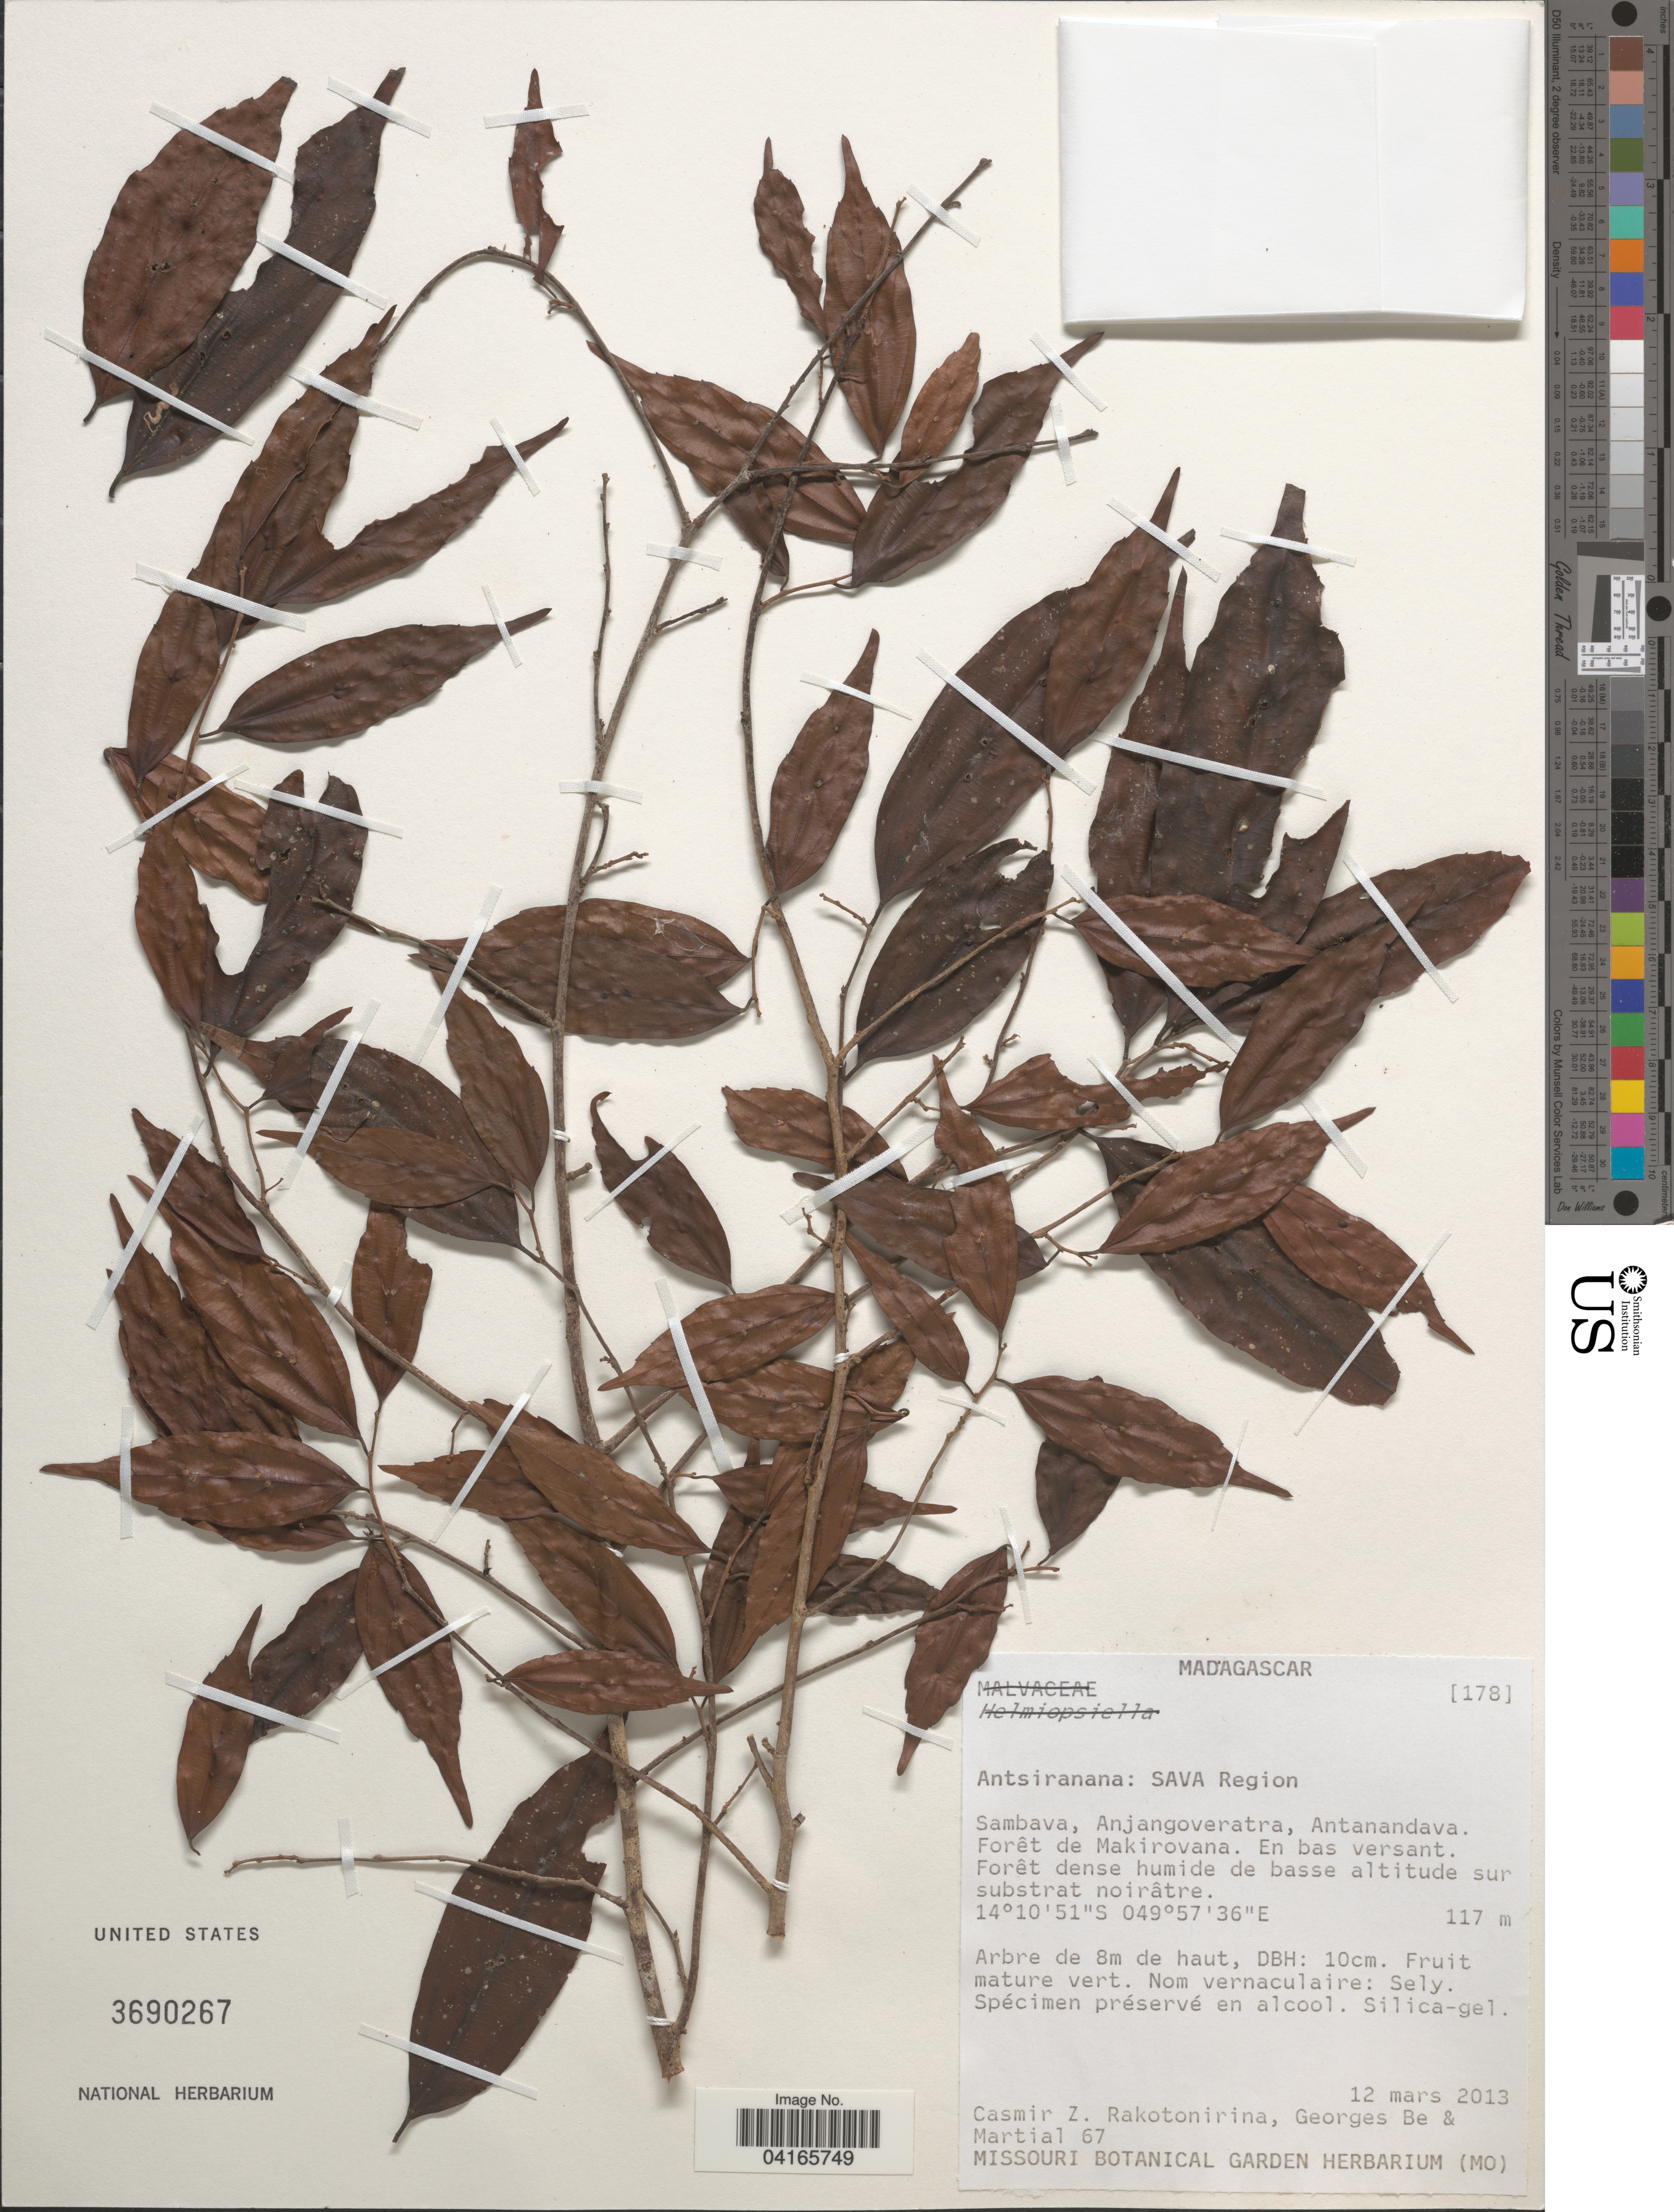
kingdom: Plantae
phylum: Tracheophyta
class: Magnoliopsida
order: Malvales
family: Malvaceae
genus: Grewia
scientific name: Grewia brideliifolia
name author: Baill.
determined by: Jourdain-Fievet, L.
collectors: C. Rakotonirina, G. Be & Martial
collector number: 67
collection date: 2013-03-12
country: Madagascar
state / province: Sava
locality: Sava Region. Sambava, Anjangoveratra, Antanadava. Forêt de Makirovana.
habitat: foret dense humide de basse altitude sur substrat noiratre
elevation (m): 117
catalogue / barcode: US 3690267